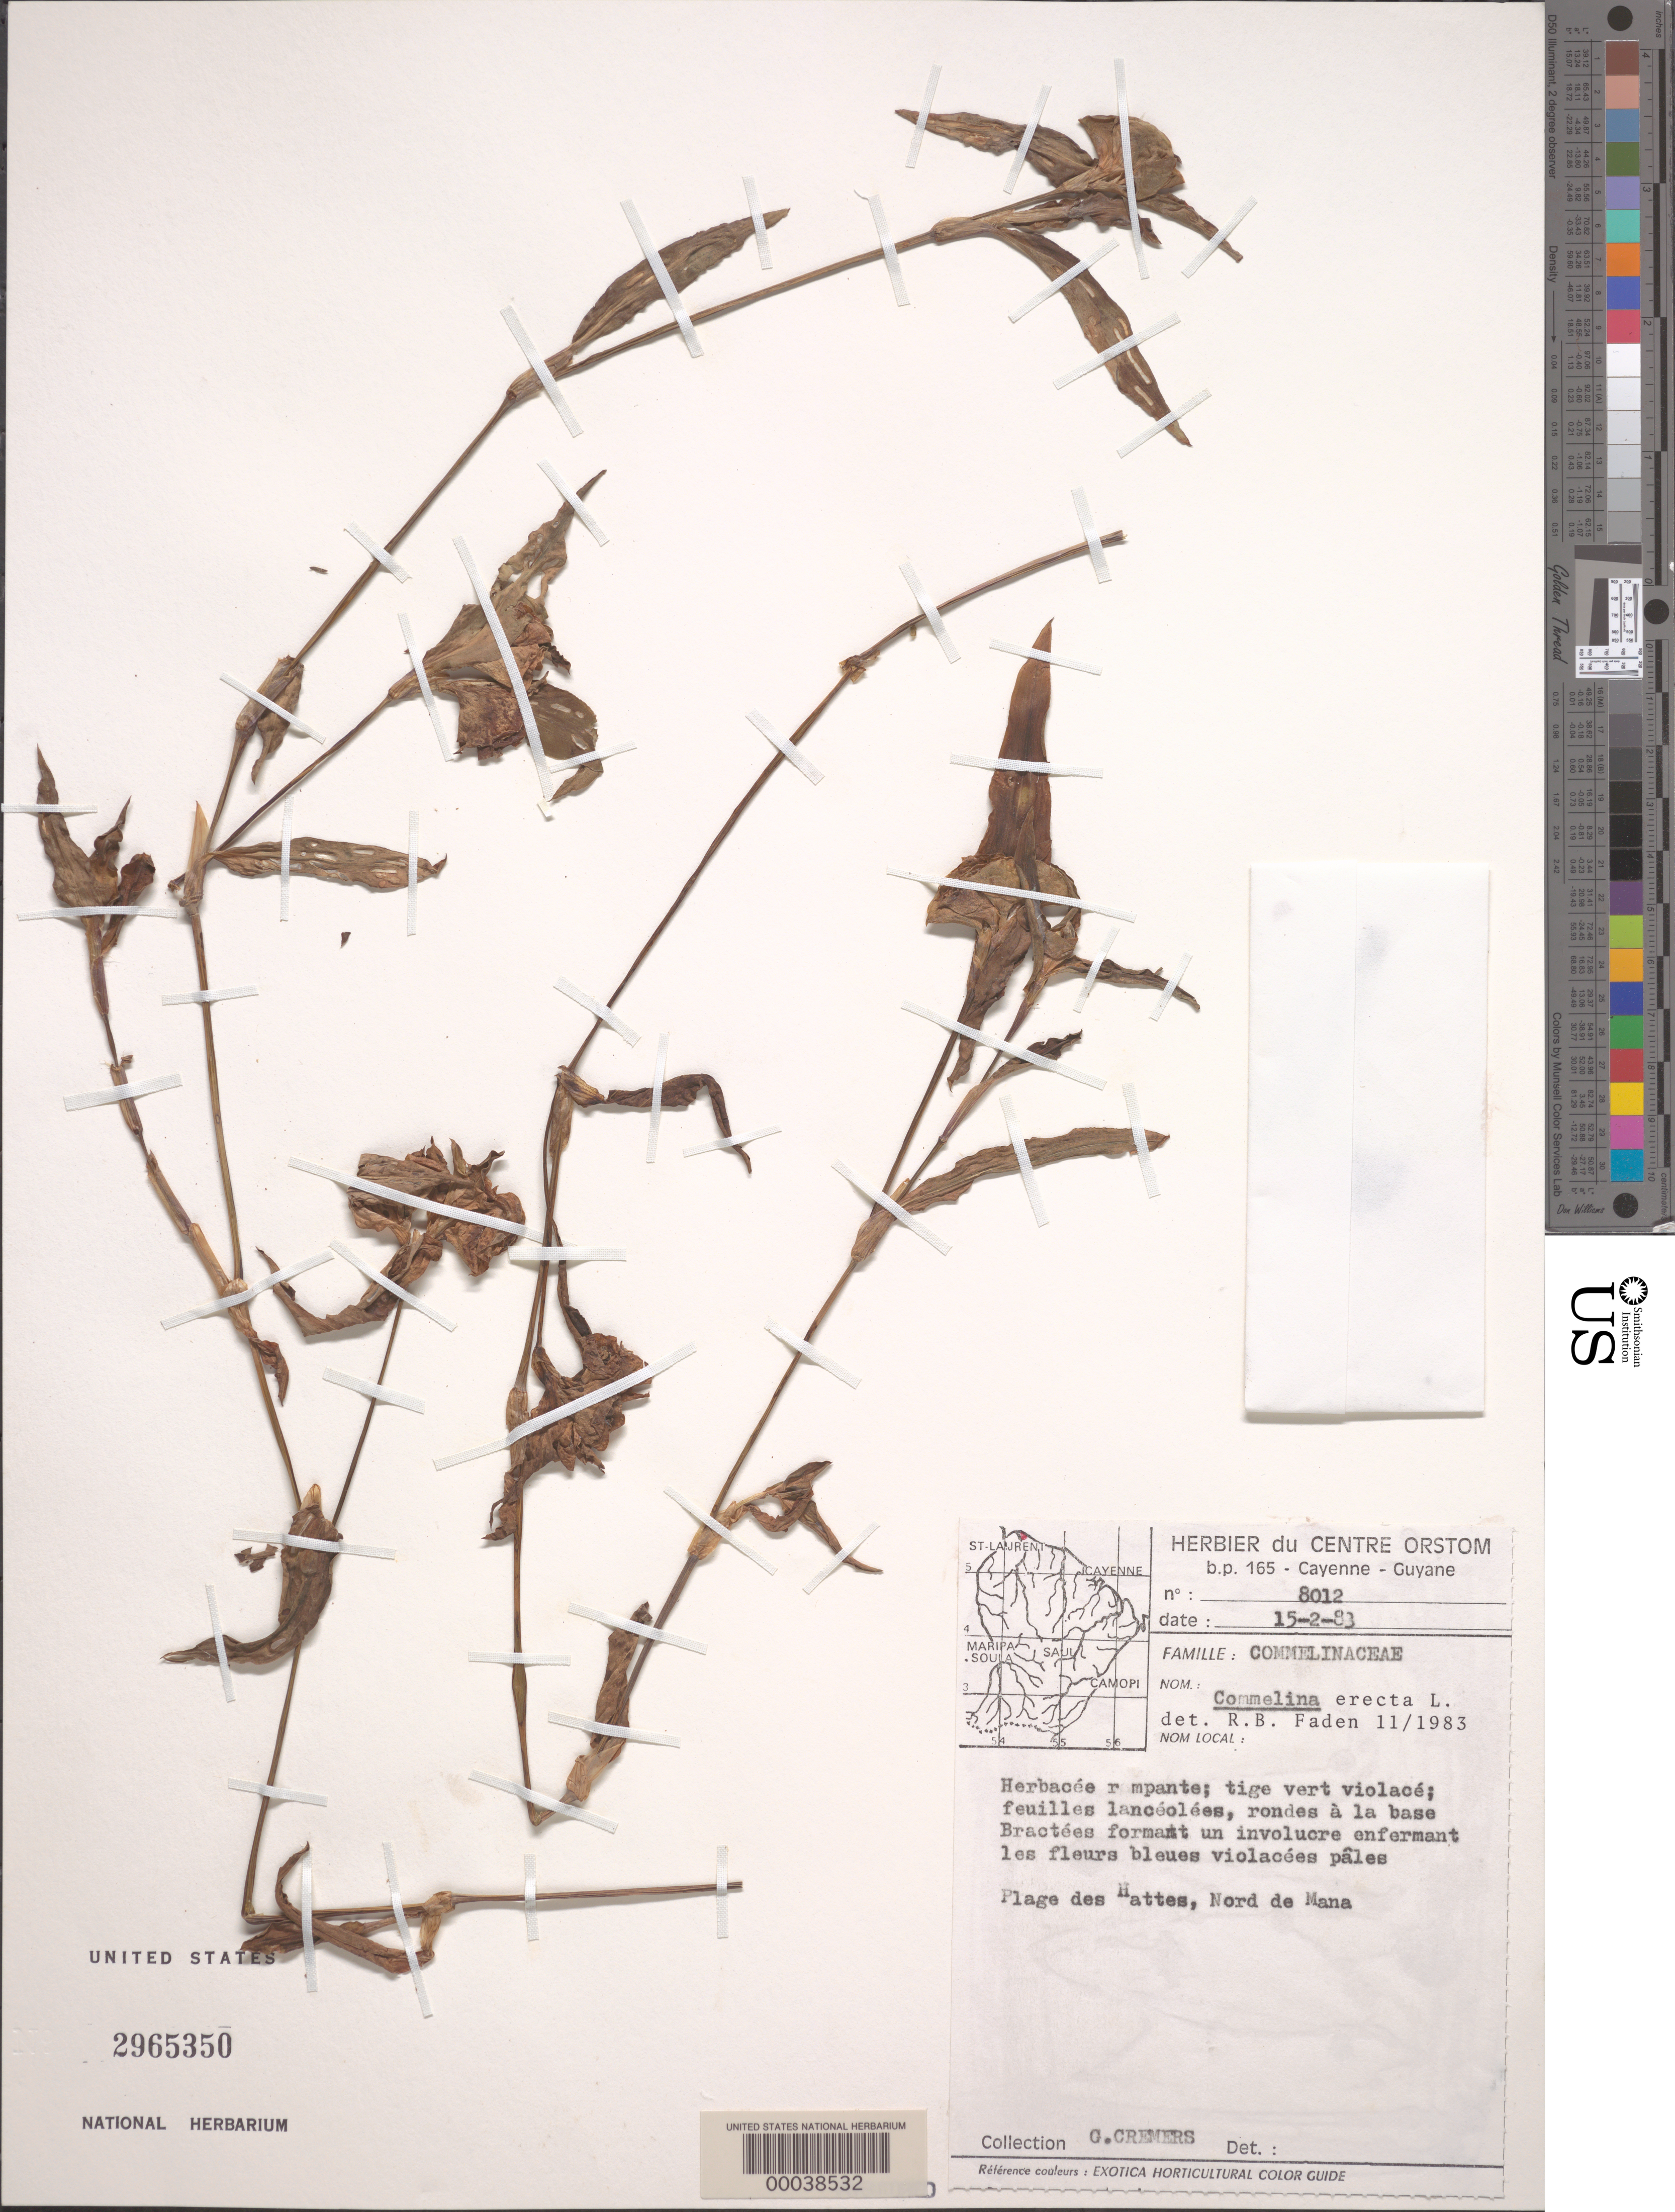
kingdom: Plantae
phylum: Tracheophyta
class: Liliopsida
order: Commelinales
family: Commelinaceae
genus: Commelina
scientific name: Commelina erecta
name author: L.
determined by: Faden, Robert B., (US), Smithsonian Institution - National Museum of Natural History (UNITED STATES)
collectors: G. Cremers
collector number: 8012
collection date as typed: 15 Feb 1983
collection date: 1983-02-15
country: French Guiana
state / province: Saint-Laurent-du-Maroni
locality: N of mana, plage des hattes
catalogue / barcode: US 2965350